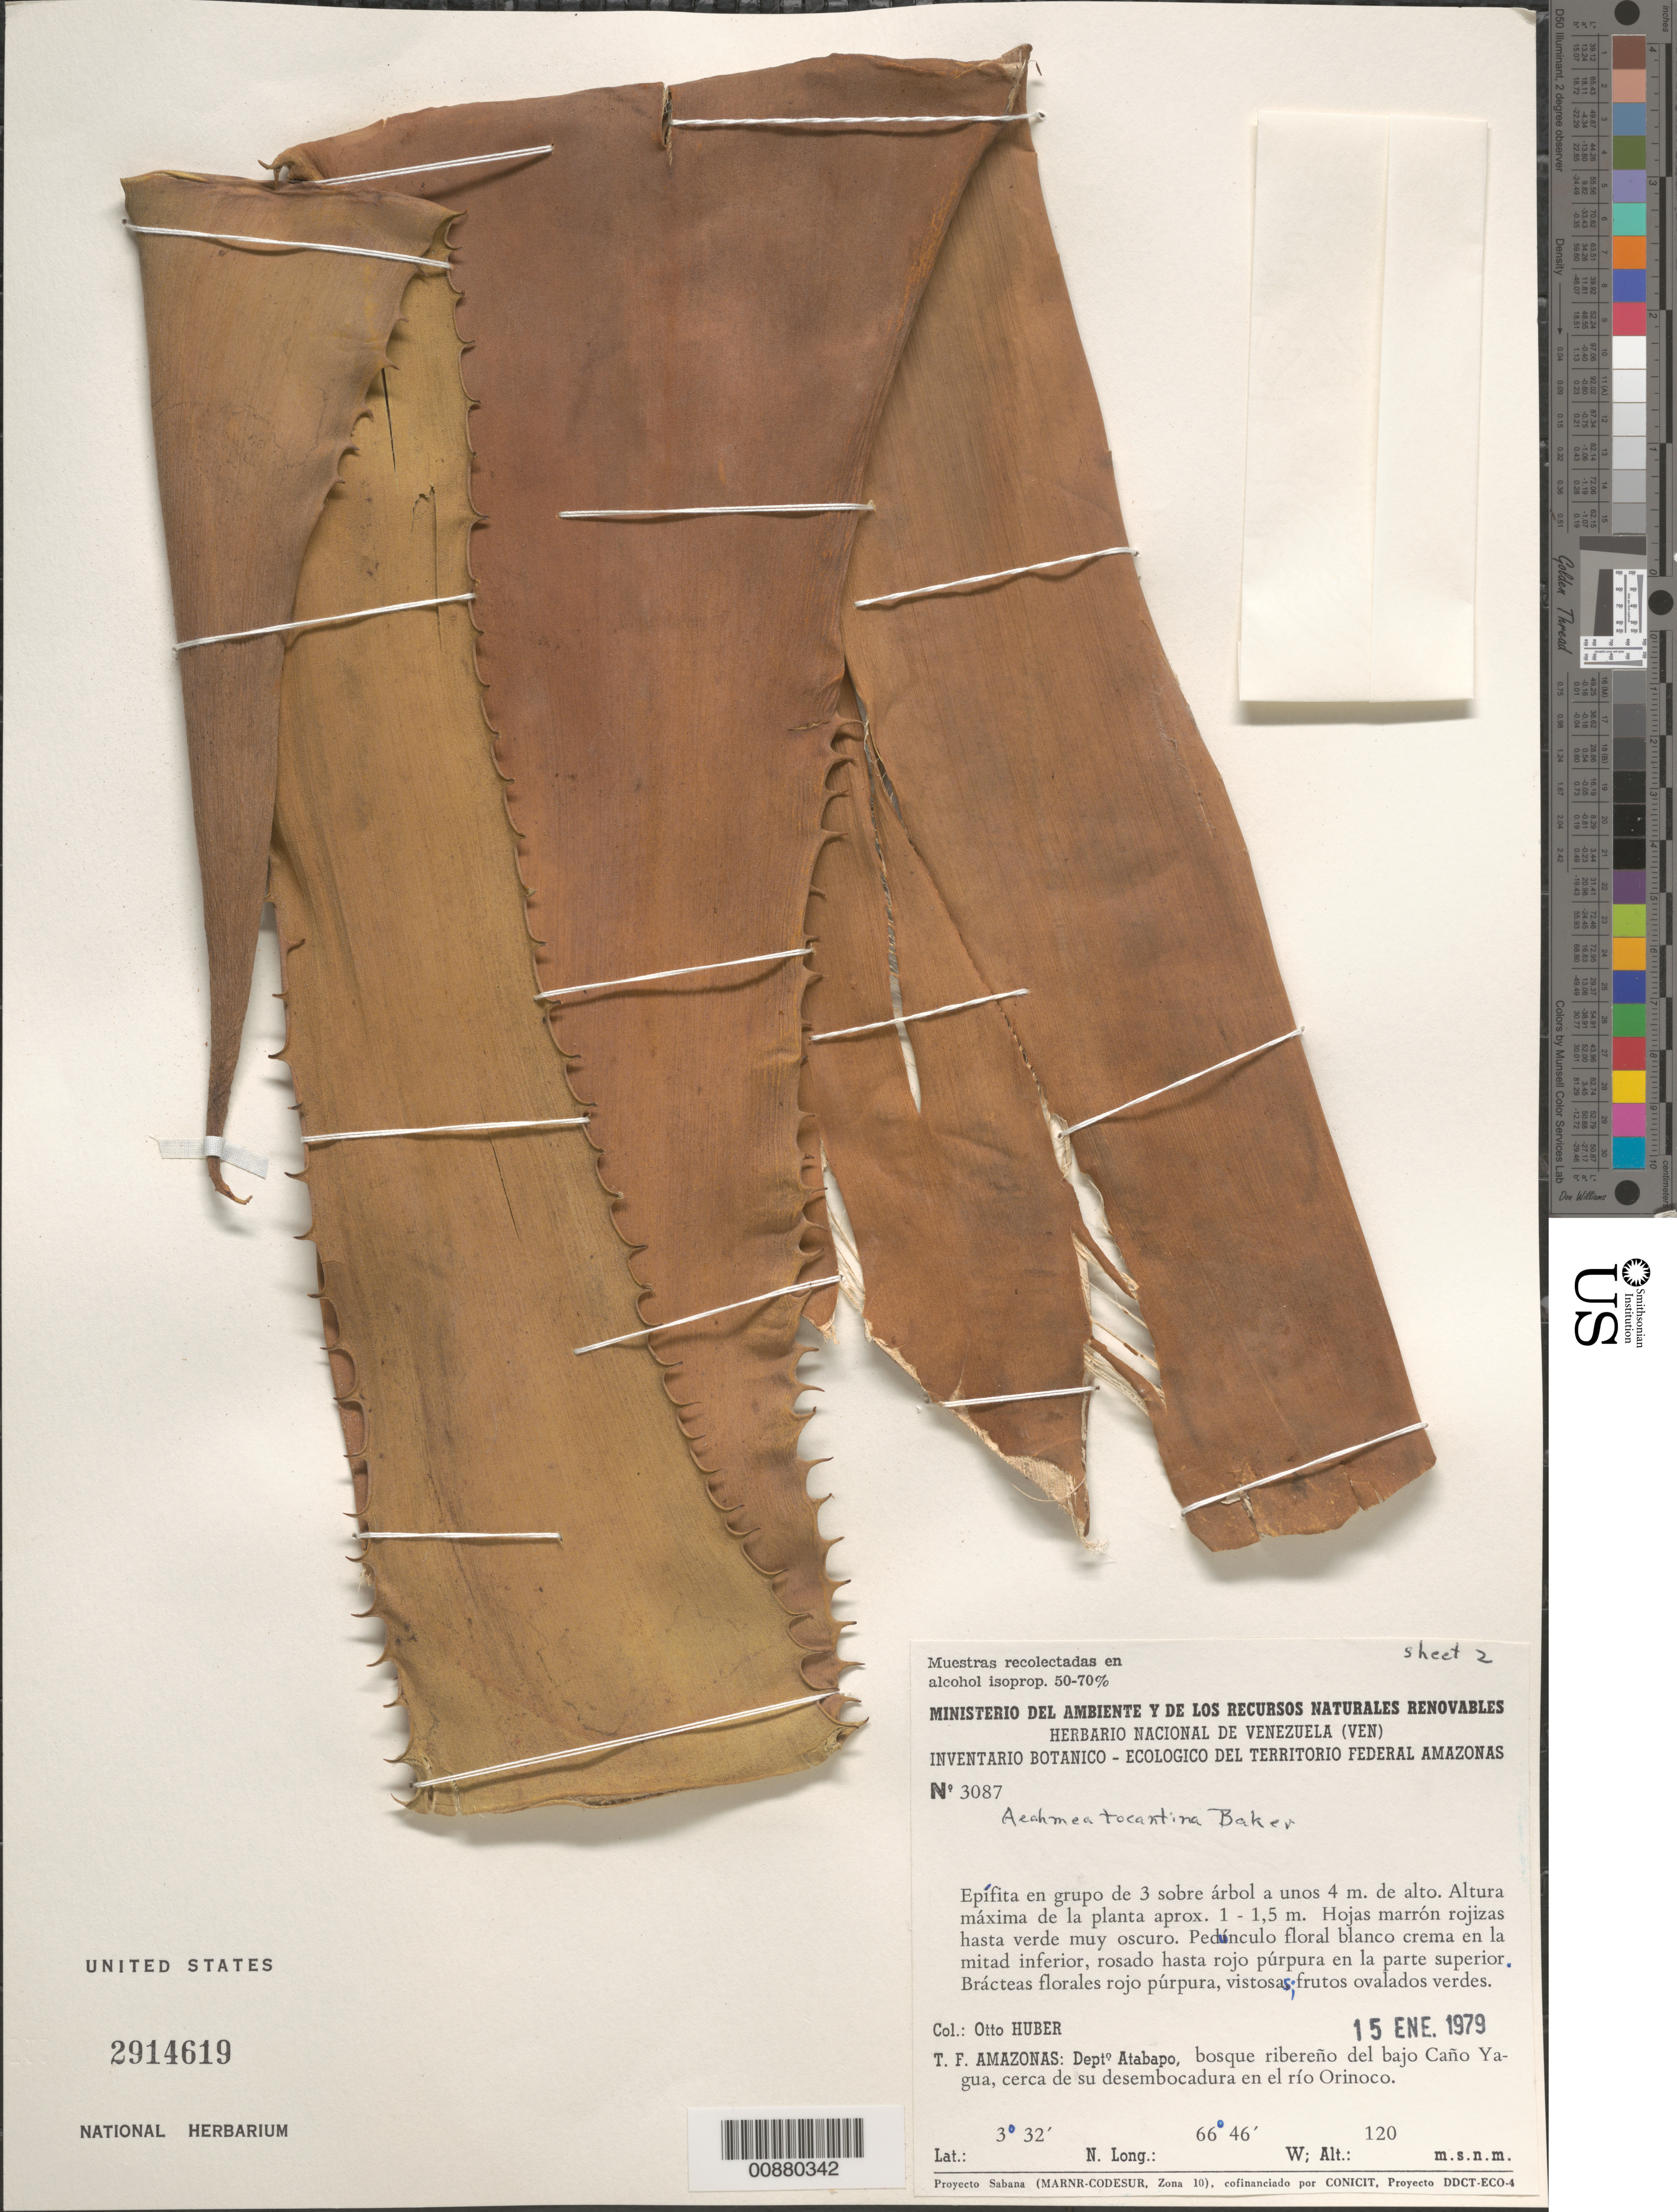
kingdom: Plantae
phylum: Tracheophyta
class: Liliopsida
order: Poales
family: Bromeliaceae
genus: Aechmea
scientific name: Aechmea tocantina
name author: Baker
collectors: O. Huber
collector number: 3087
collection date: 1979-01-15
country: Venezuela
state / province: Amazonas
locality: Depto. Atabapo, bosque ribereño del bajo Caño Yagua, cerca de su desembocadura en el río Orinoco.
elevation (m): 120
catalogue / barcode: US 2914619